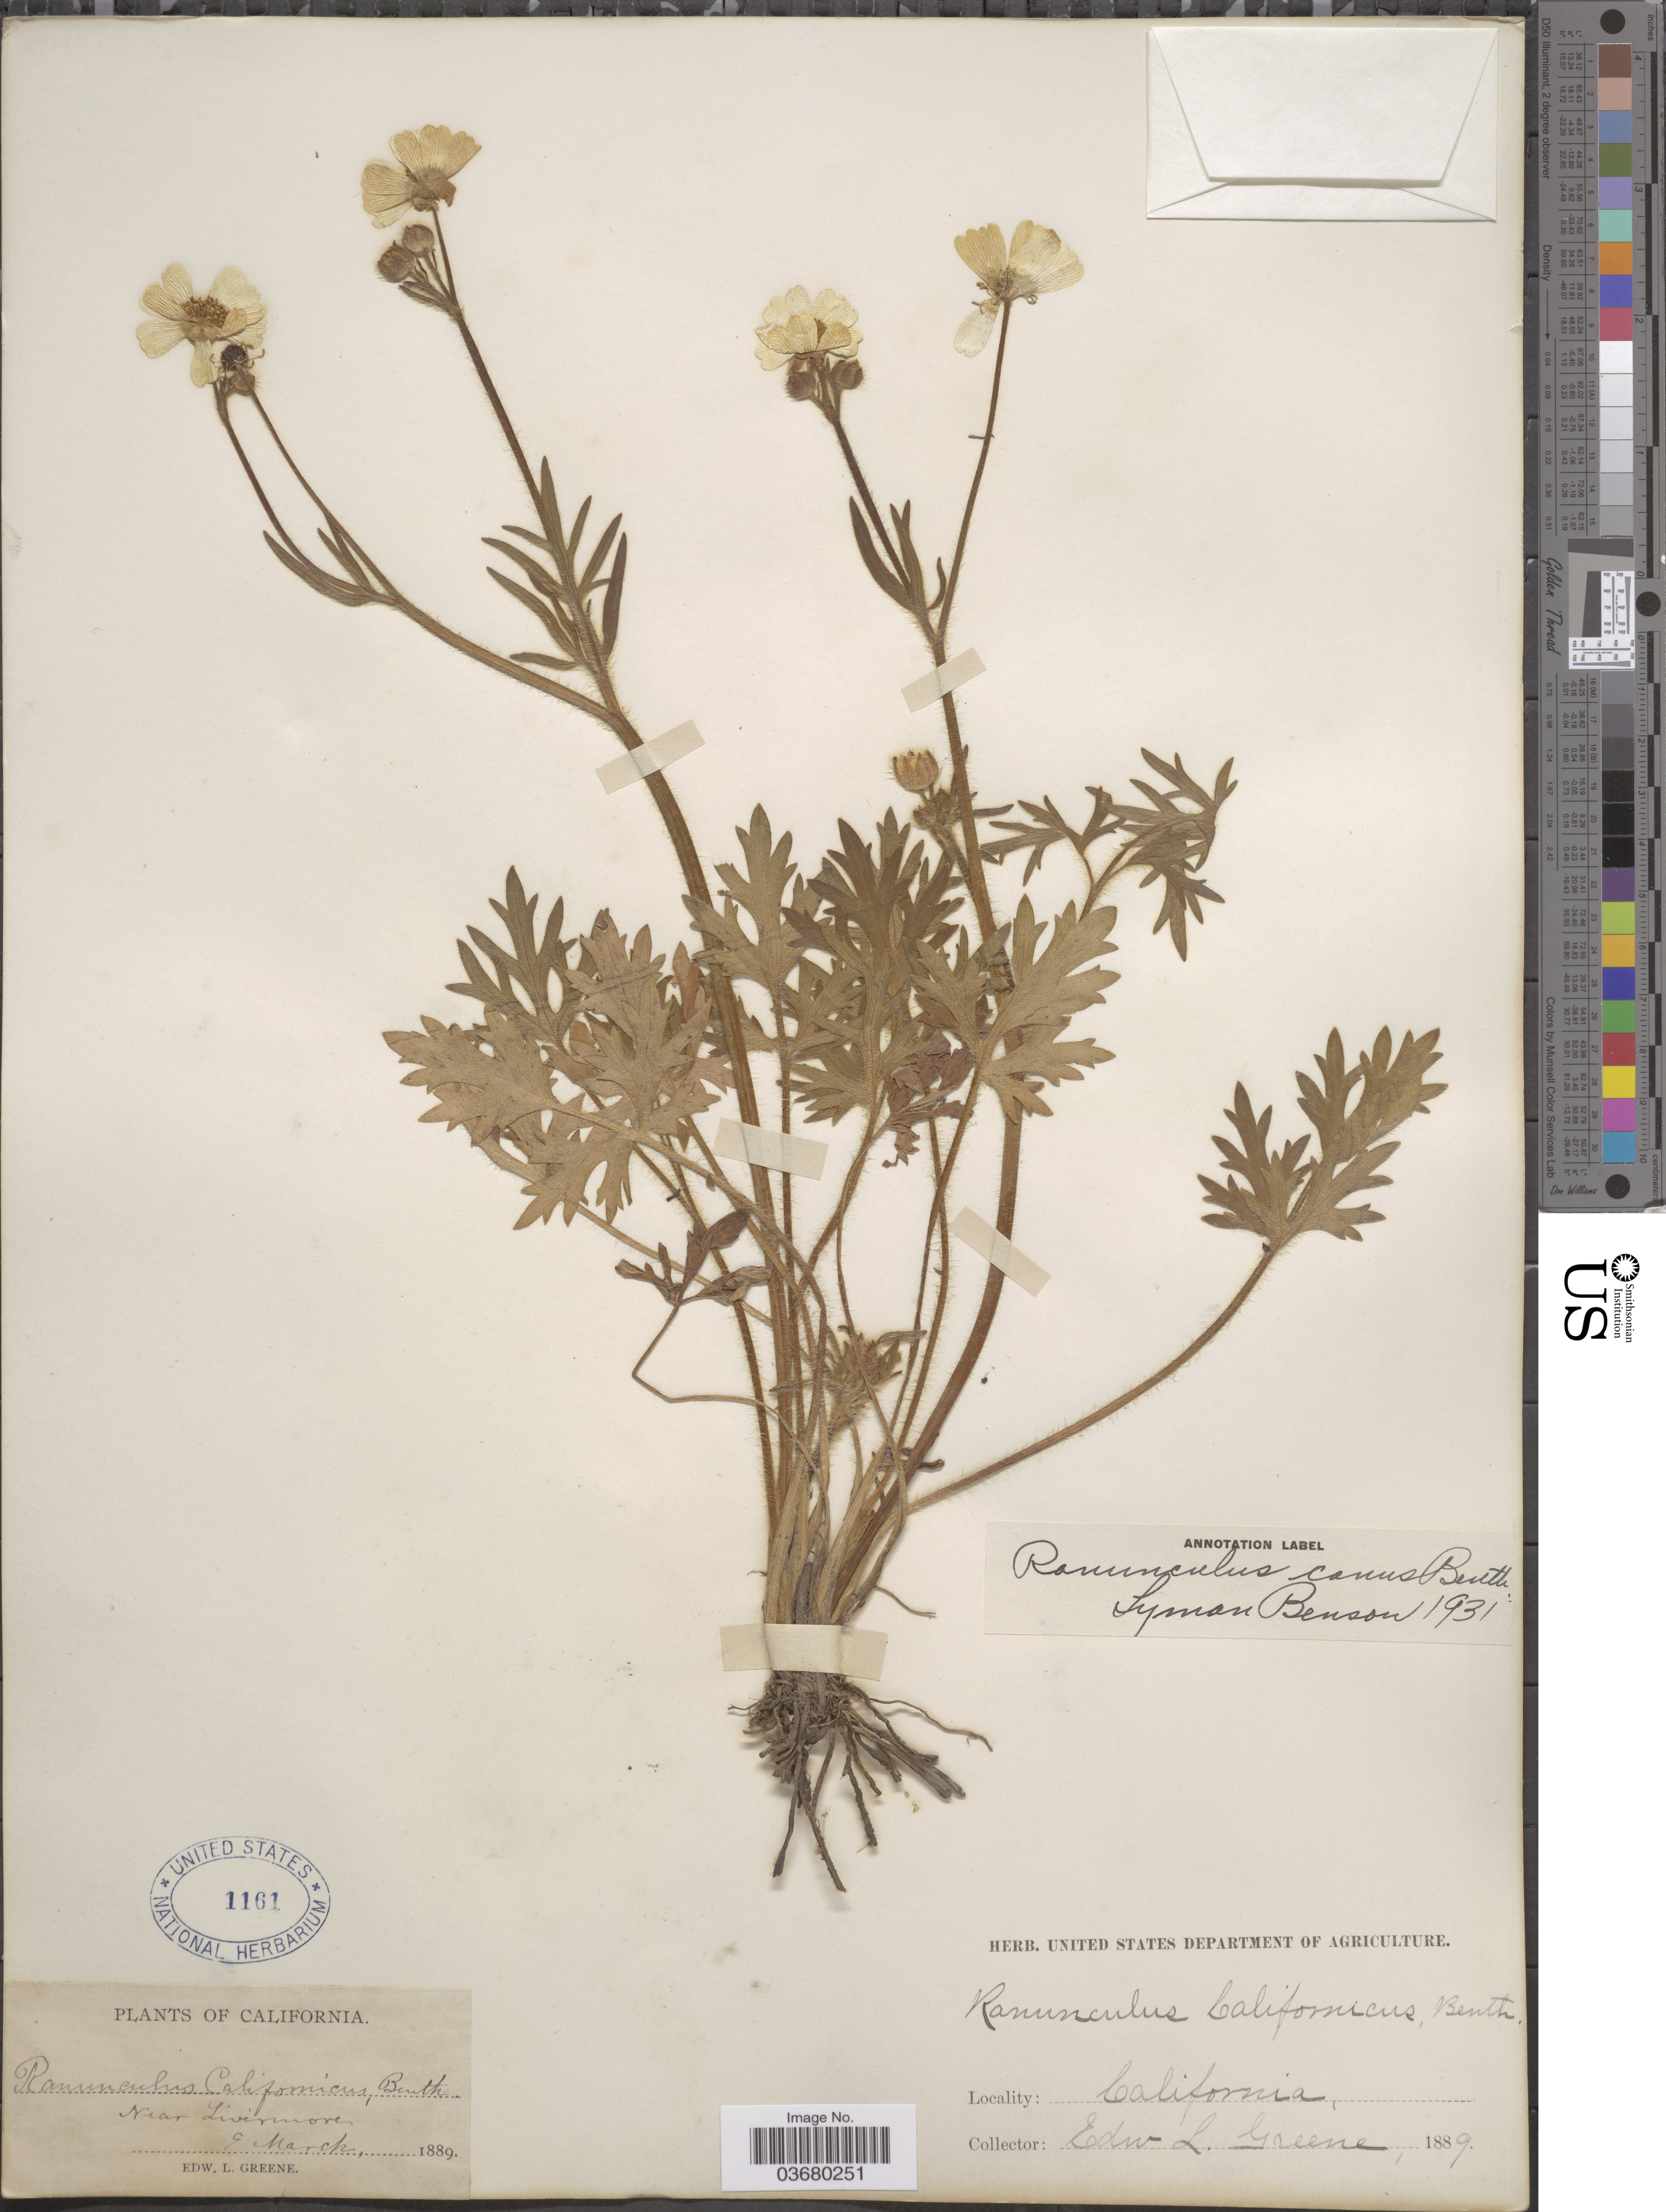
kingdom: Plantae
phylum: Tracheophyta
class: Magnoliopsida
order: Ranunculales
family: Ranunculaceae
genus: Ranunculus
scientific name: Ranunculus canus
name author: Benth.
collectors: E. L. Greene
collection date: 1889-03-09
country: United States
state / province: California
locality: Near Livermore.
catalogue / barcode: US 1161